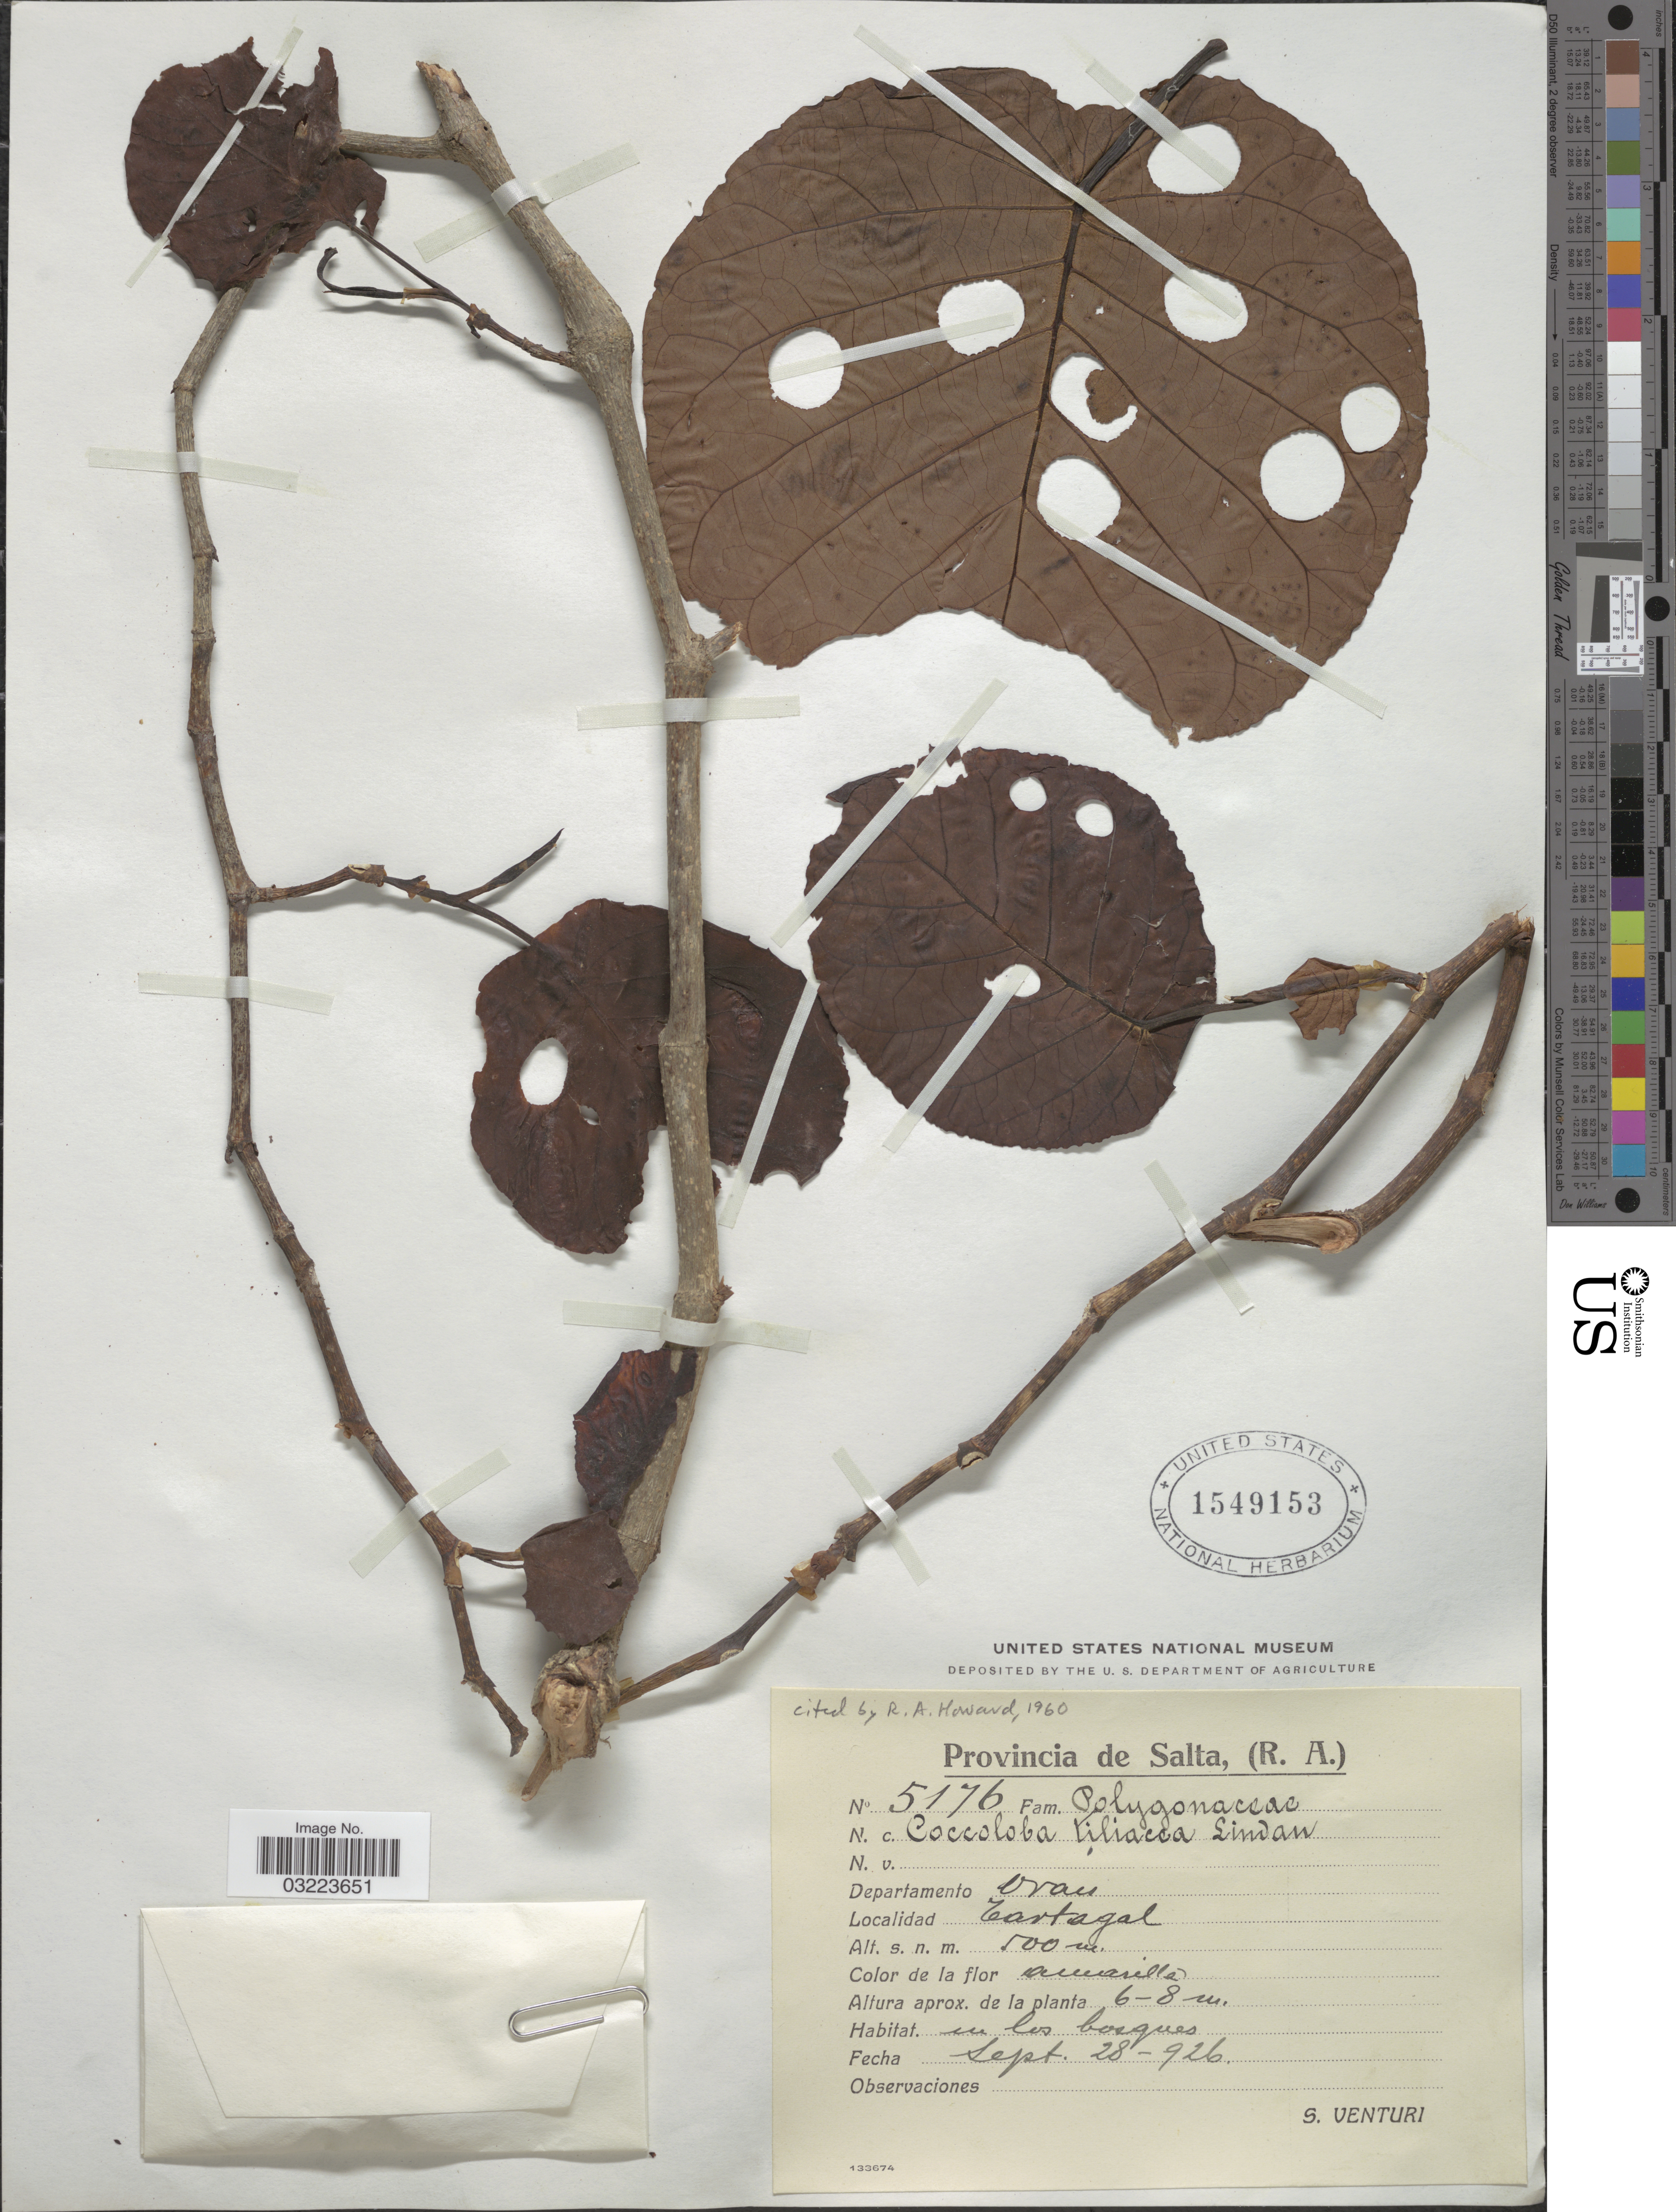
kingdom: Plantae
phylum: Tracheophyta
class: Magnoliopsida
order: Caryophyllales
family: Polygonaceae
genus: Coccoloba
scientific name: Coccoloba tiliacea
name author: Lindau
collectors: S. Venturi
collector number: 5176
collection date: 1926-09-28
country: Argentina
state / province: Salta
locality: Salta, (R.A.). Departamento Oran. Cartagal.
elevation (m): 500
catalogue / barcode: US 1549153